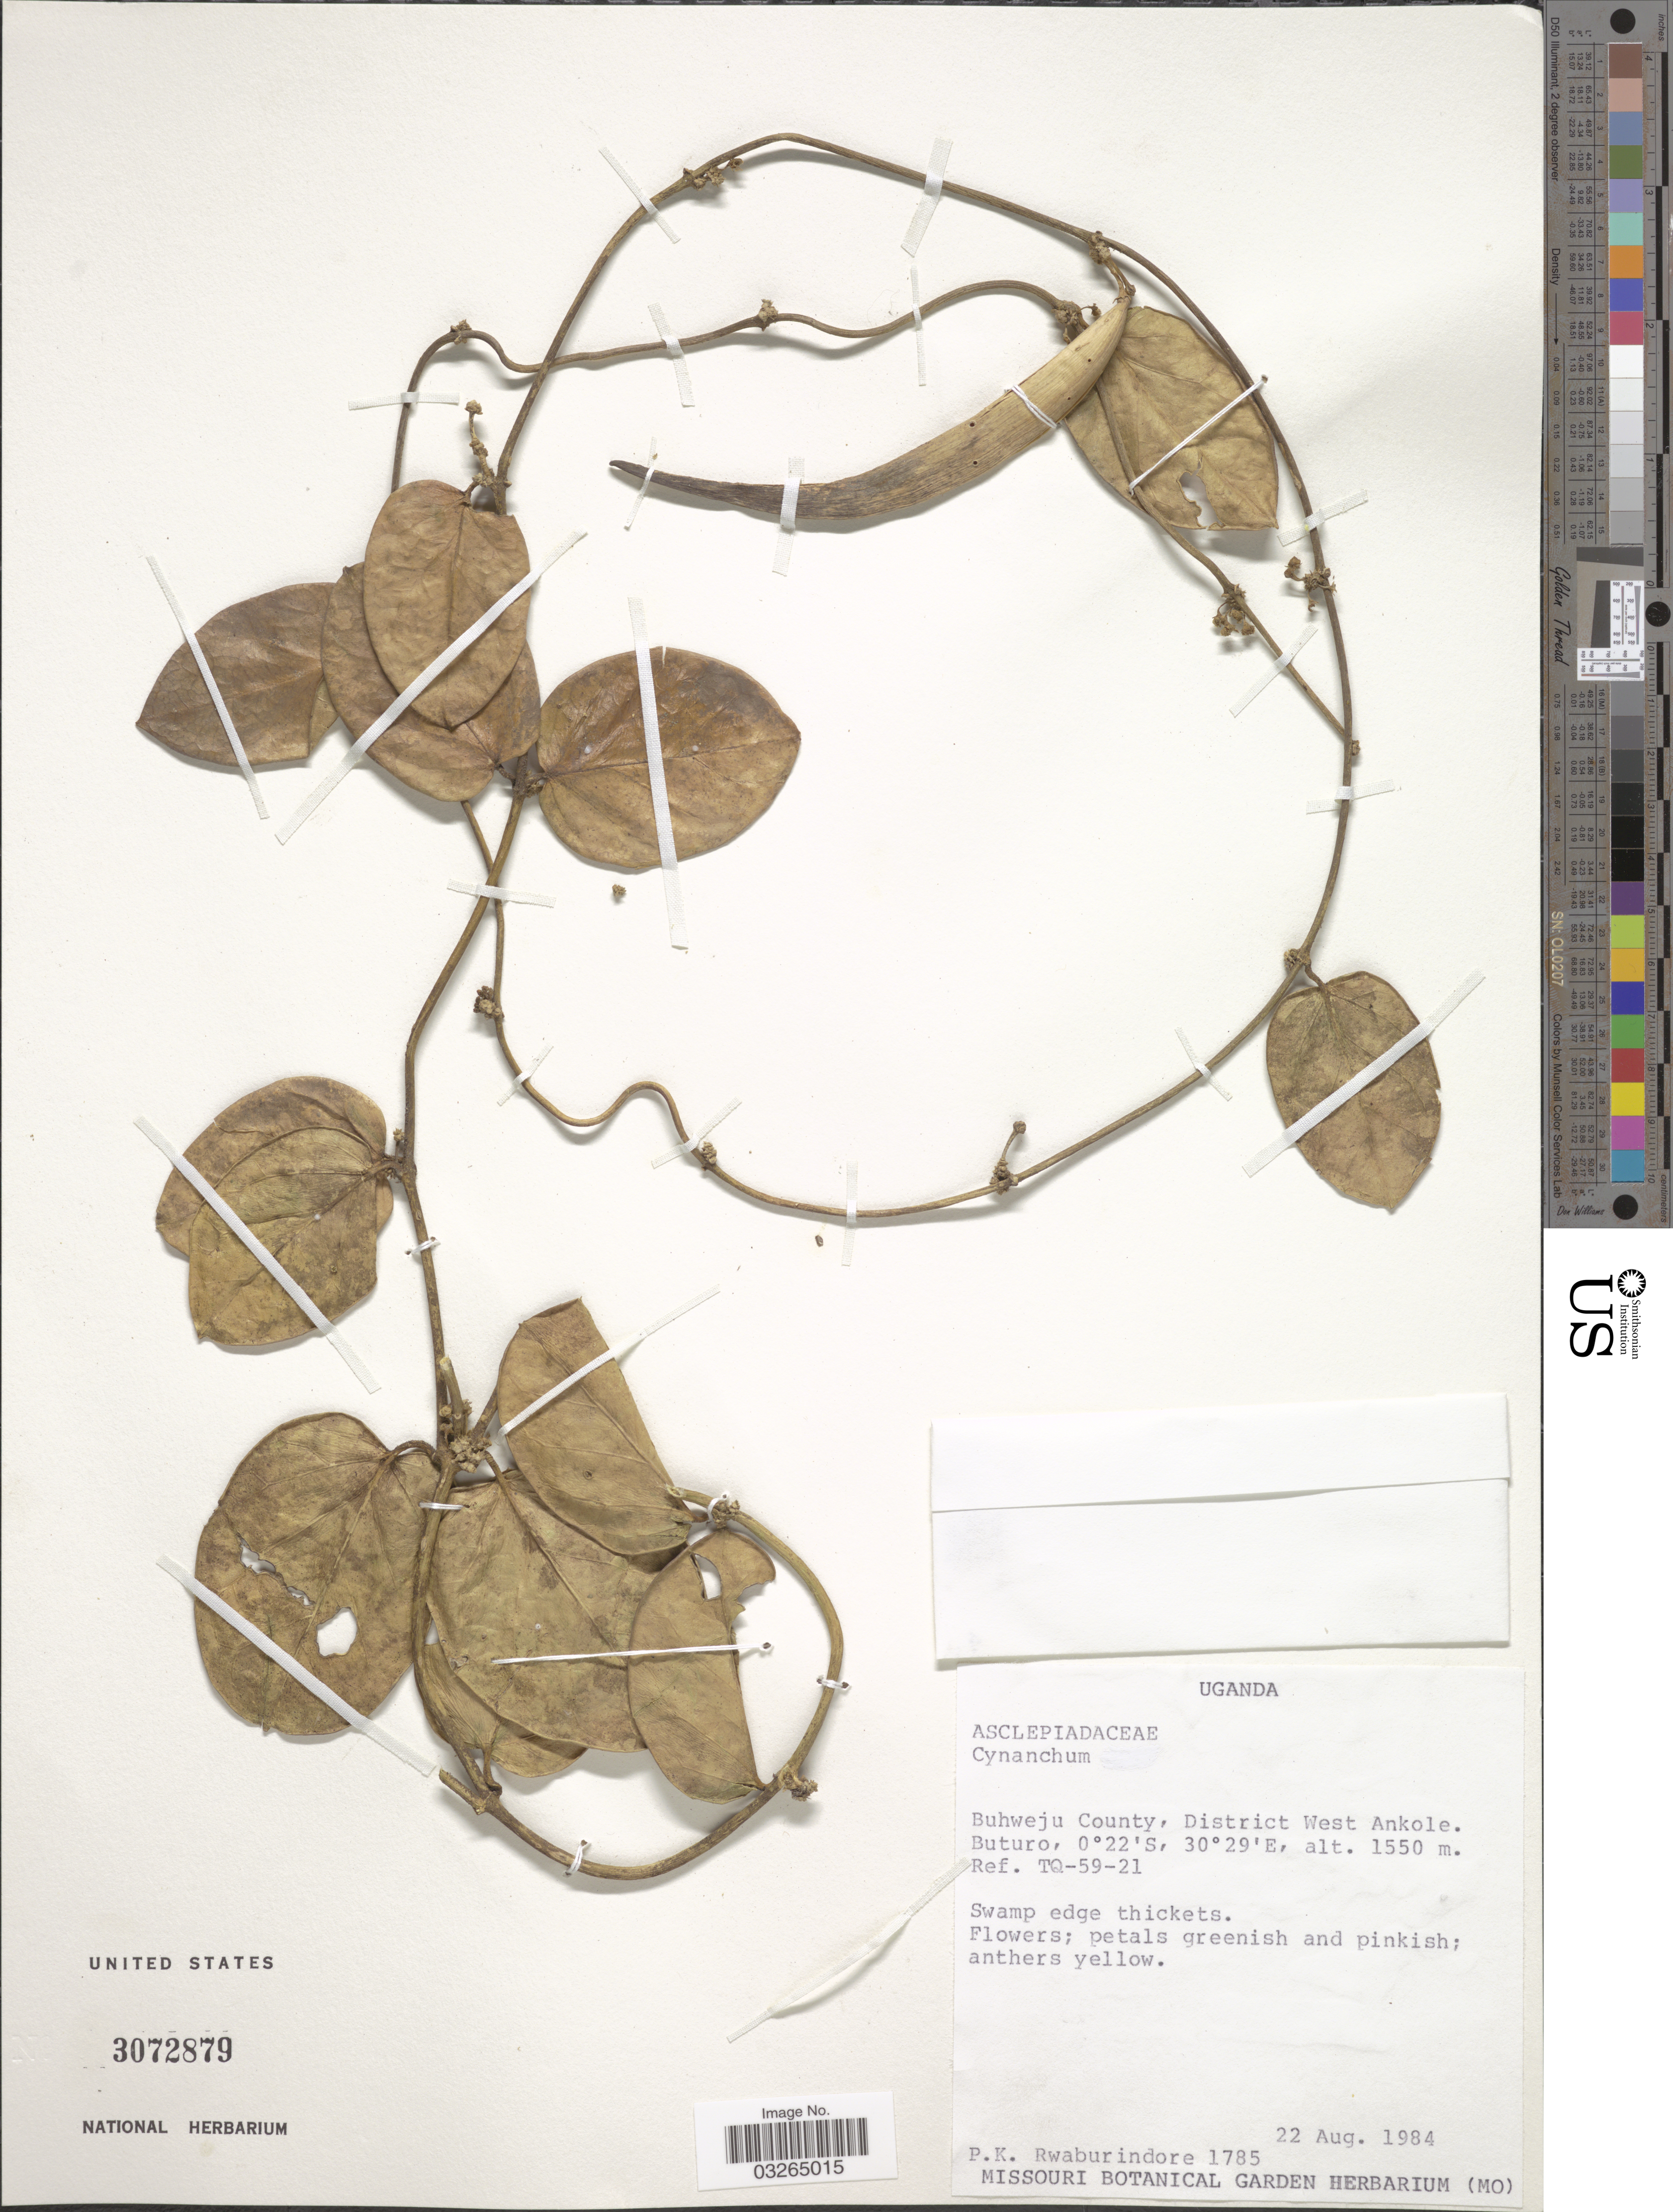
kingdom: Plantae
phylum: Tracheophyta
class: Magnoliopsida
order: Gentianales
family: Apocynaceae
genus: Cynanchum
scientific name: Cynanchum sp.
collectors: P. Rwaburindore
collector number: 1785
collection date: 1984-08-22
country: Uganda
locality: Buhweju County, District West Ankole. Buturo. Ref. TQ-59-21.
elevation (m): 1550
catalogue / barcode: US 3072879